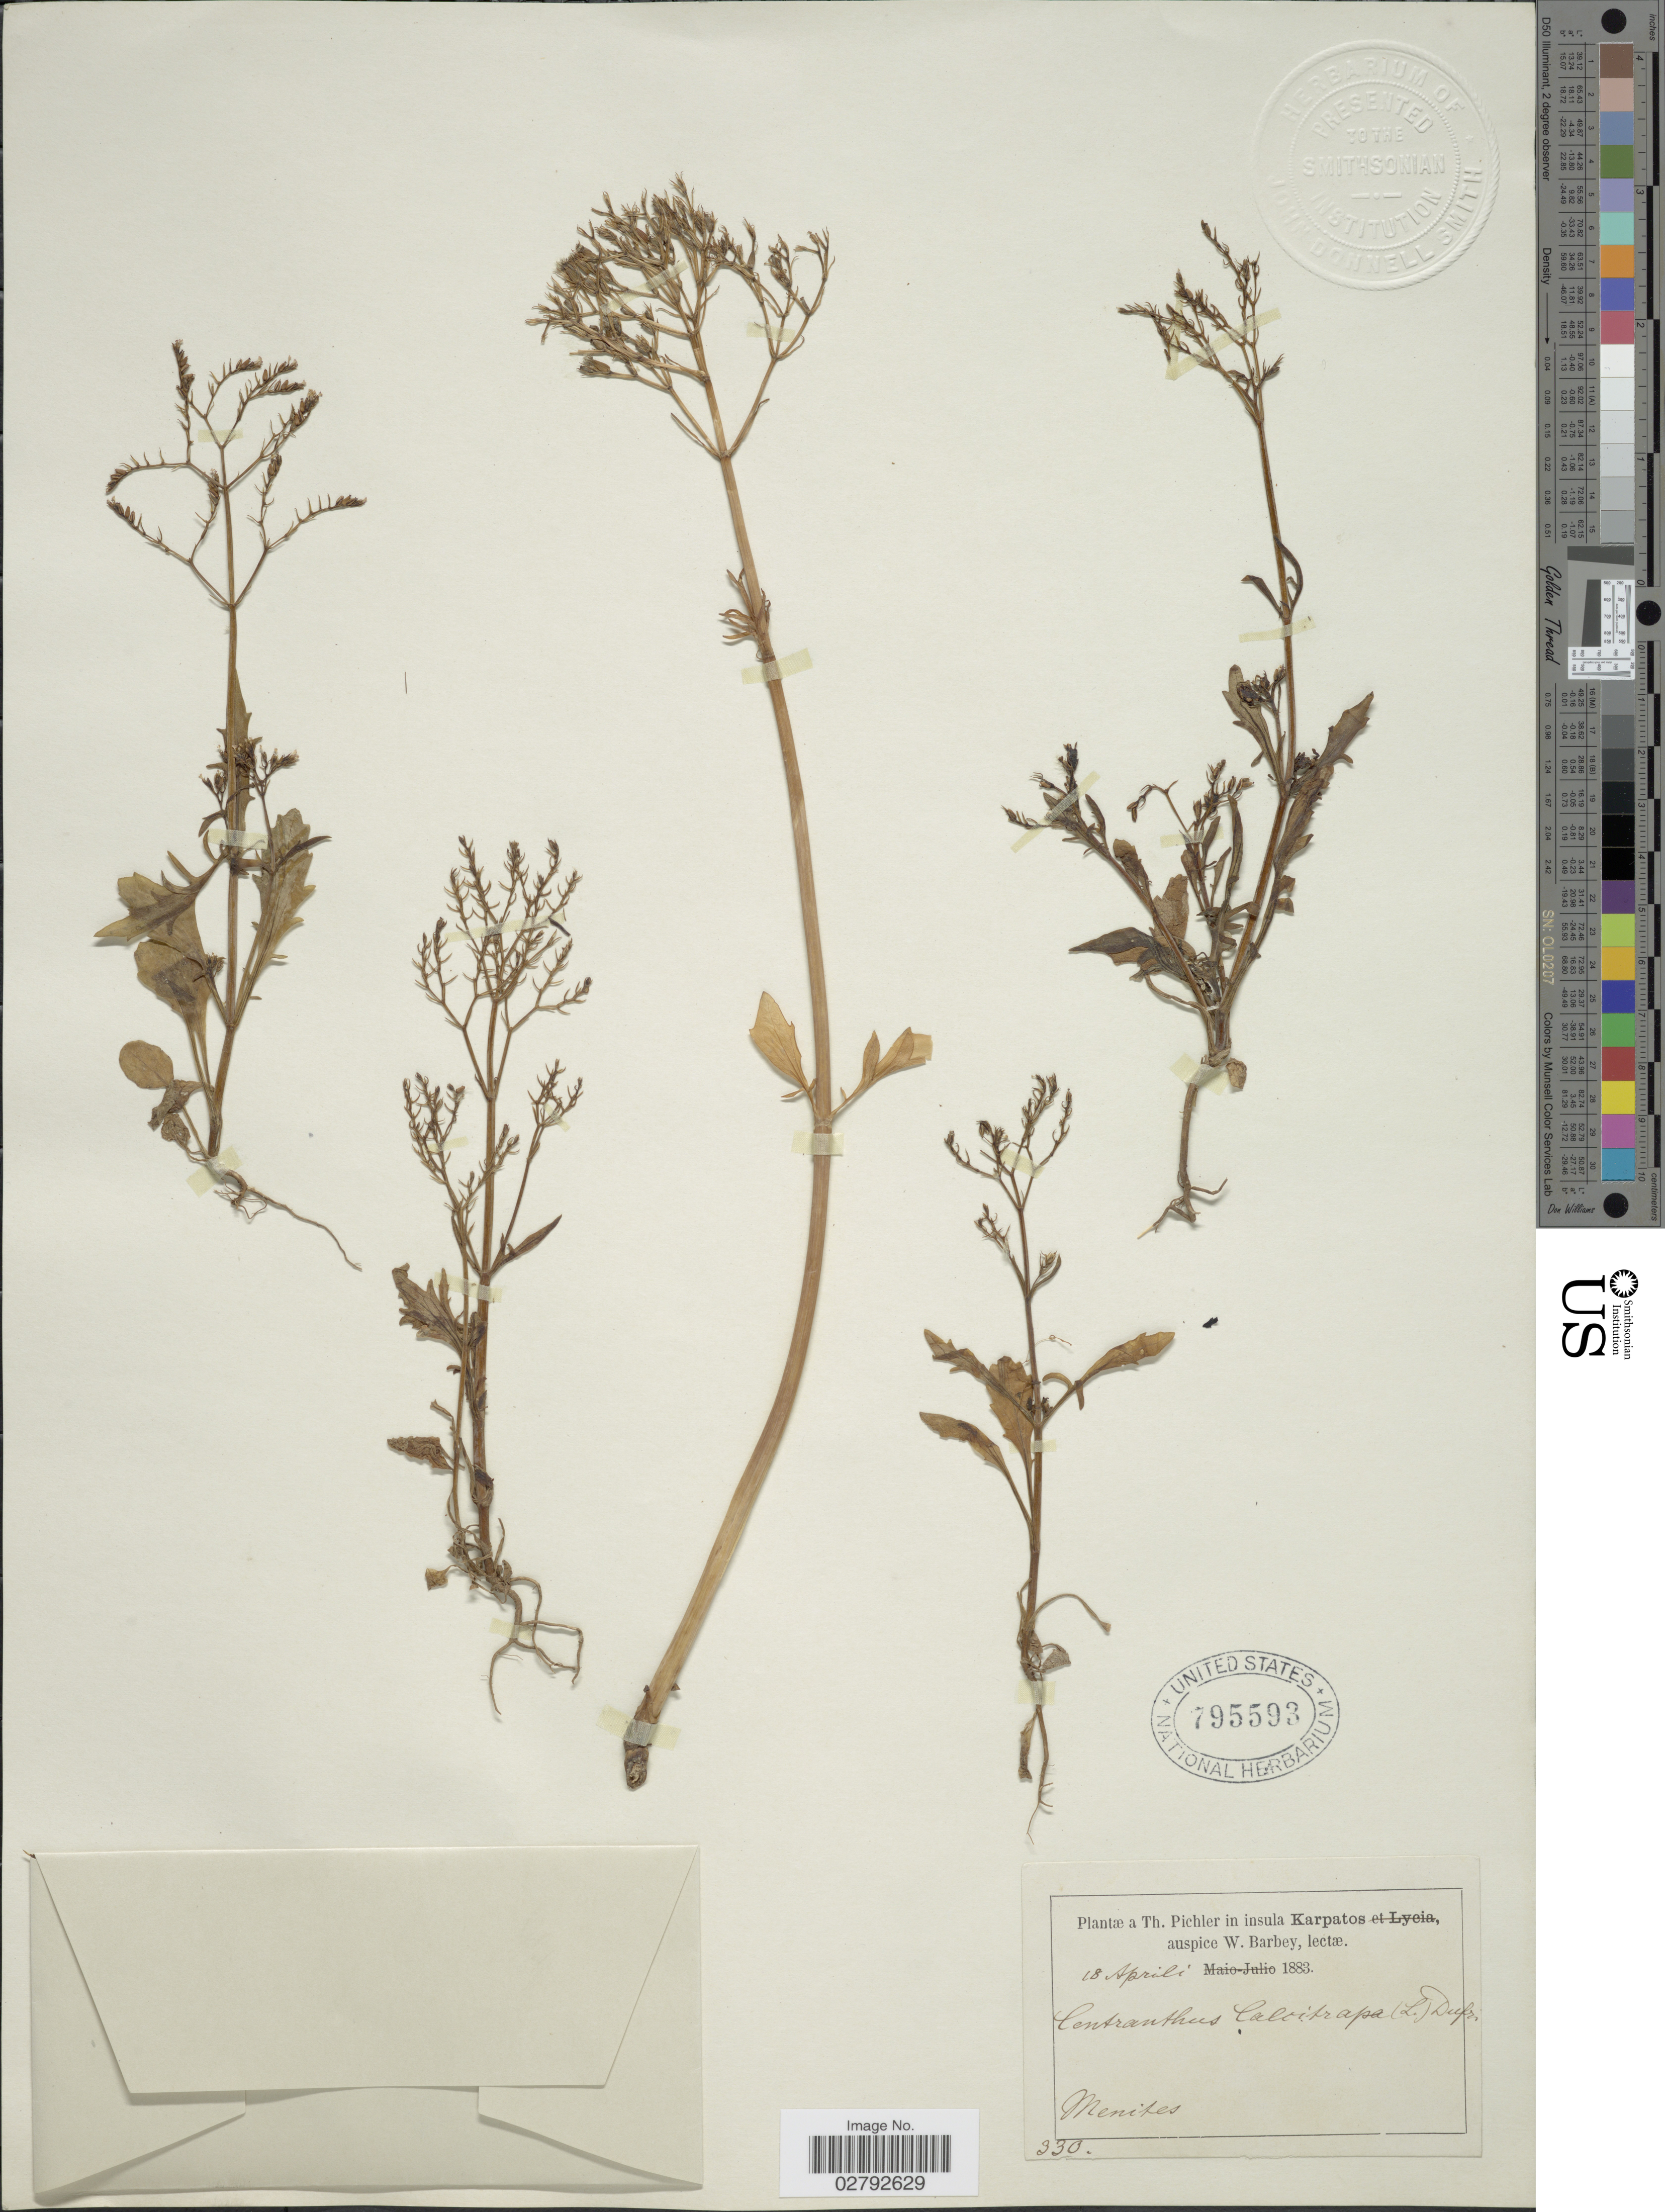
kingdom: Plantae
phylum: Tracheophyta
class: Magnoliopsida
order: Dipsacales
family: Caprifoliaceae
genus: Centranthus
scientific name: Centranthus calcitrapa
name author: DC.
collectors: T. Pichler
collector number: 330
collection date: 1883-04-18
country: Greece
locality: In insula Karpatos. Menites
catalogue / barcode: US 795593